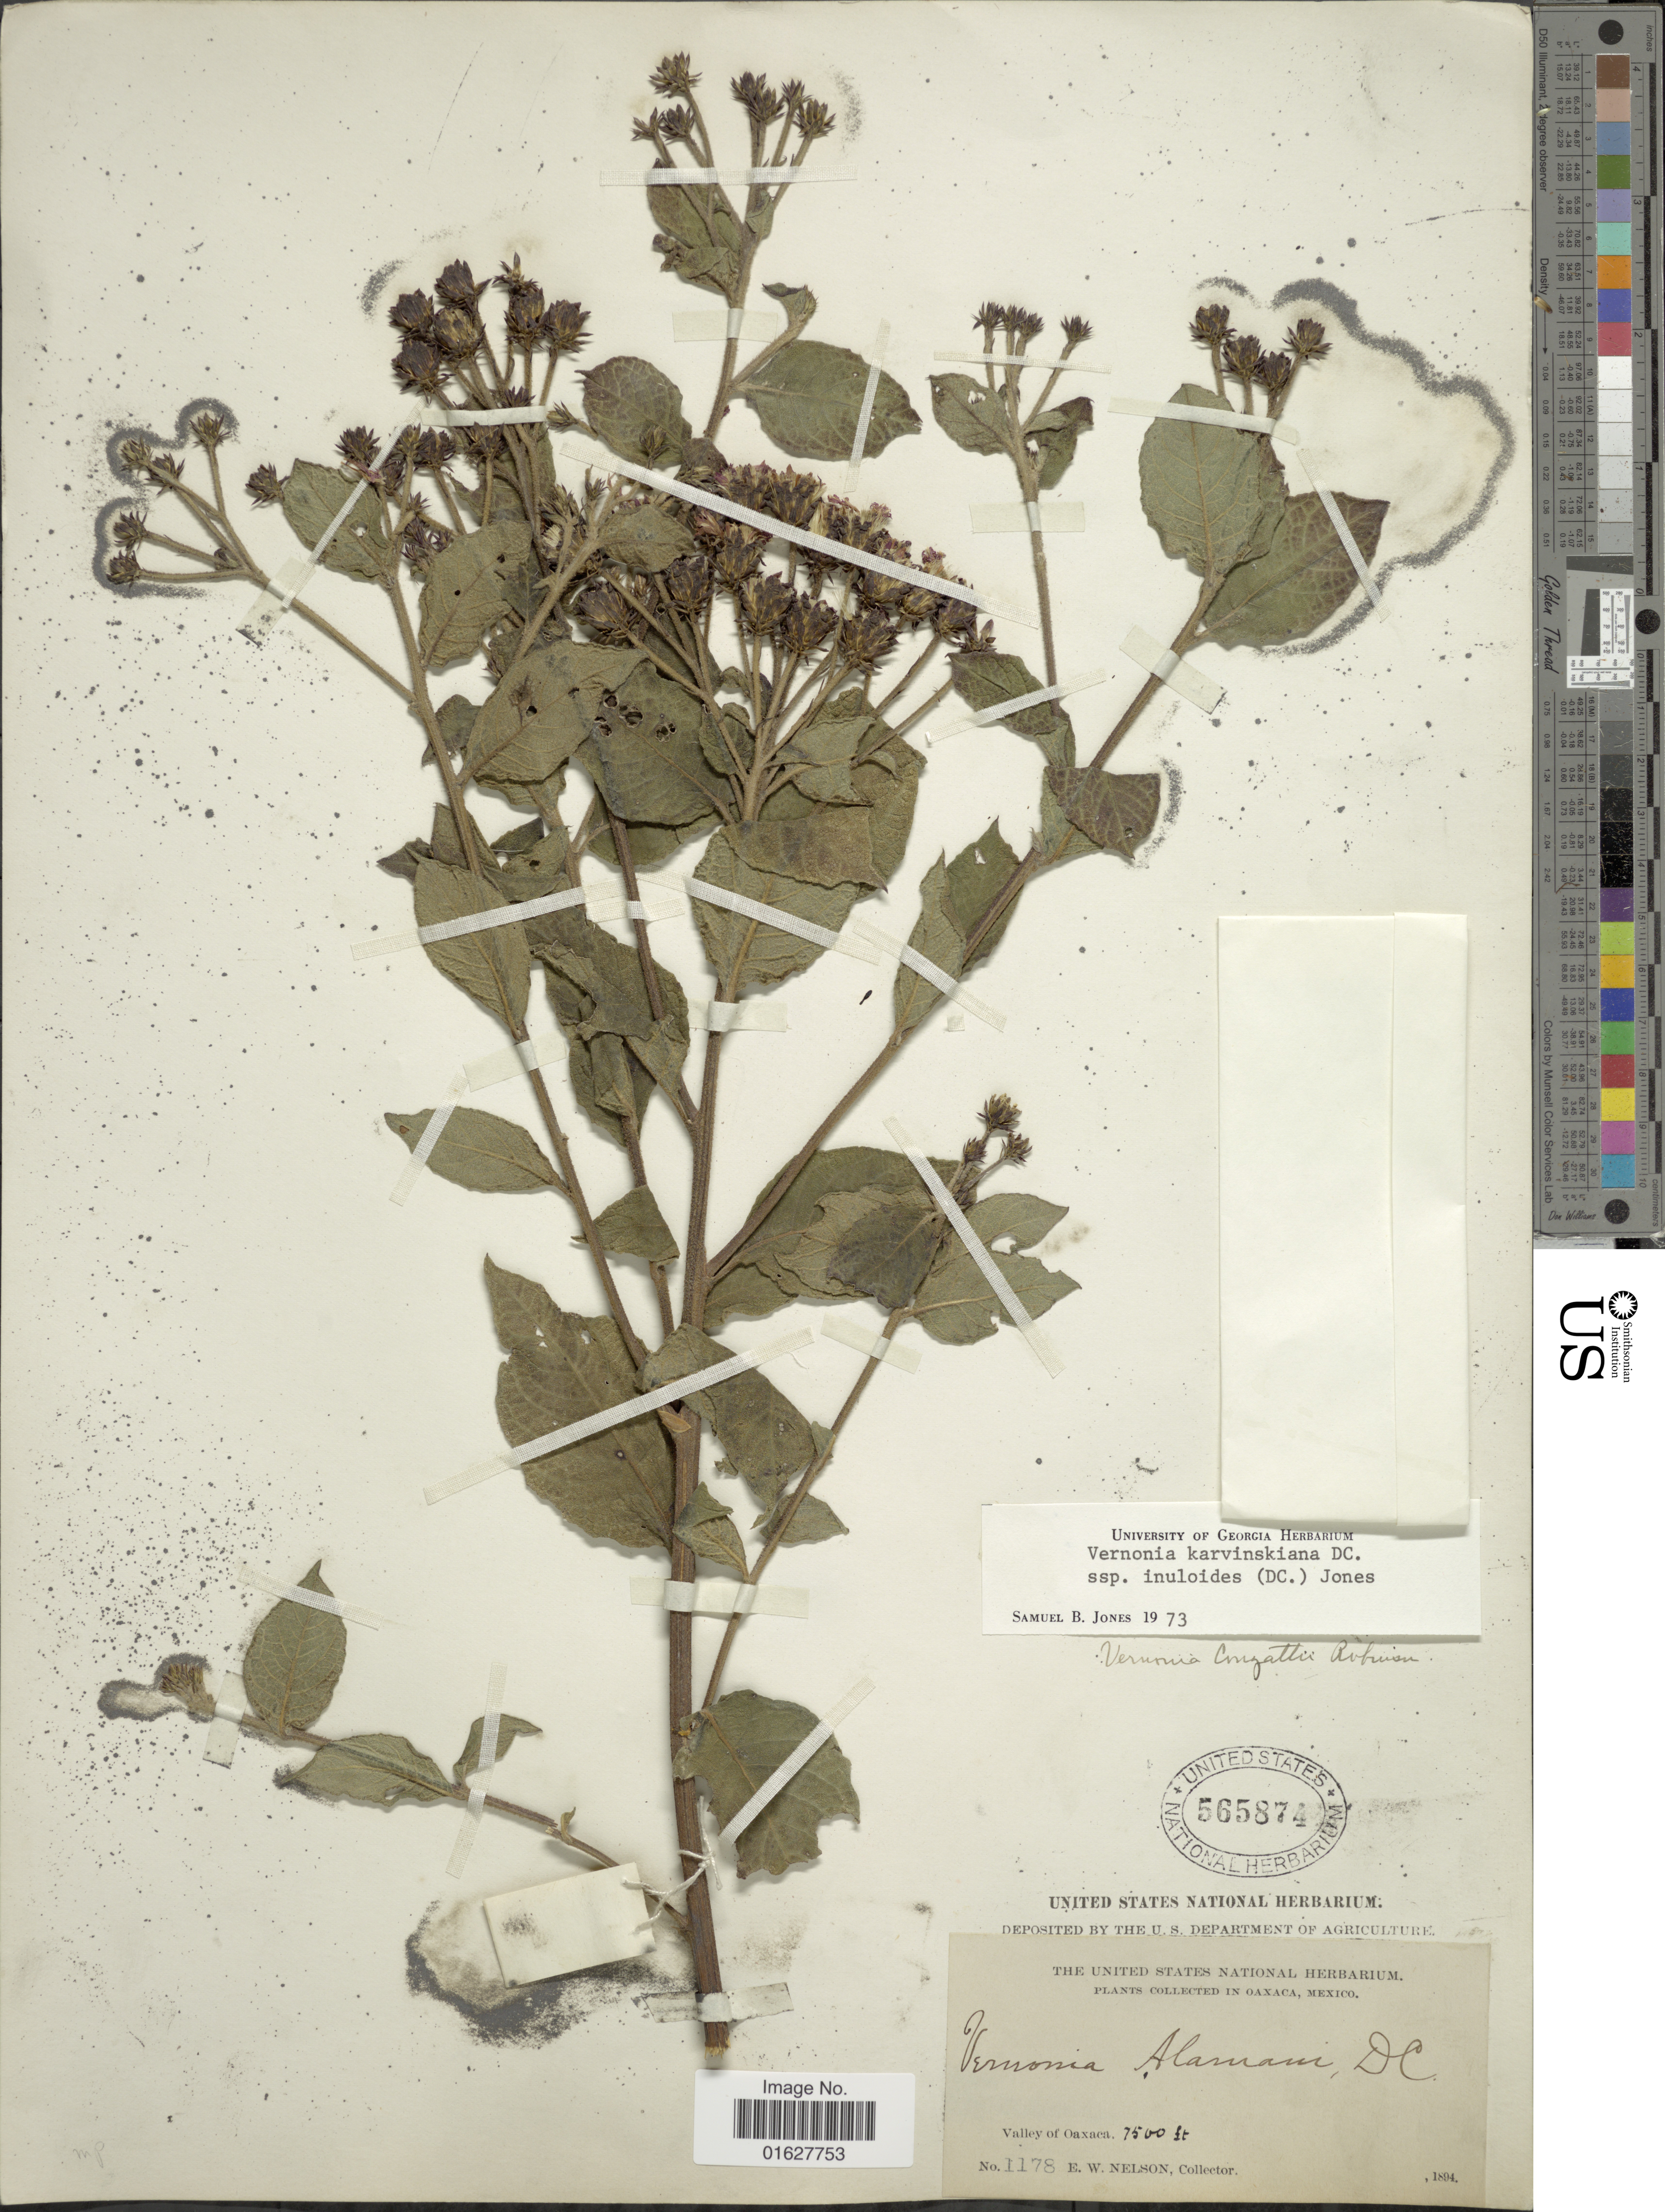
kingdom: Plantae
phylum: Tracheophyta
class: Magnoliopsida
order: Asterales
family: Asteraceae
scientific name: Vickianthus inuloides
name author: (DC.) H. Rob.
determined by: Renon, Polla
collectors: E. W. Nelson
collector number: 1178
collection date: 1894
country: Mexico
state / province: Oaxaca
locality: Oaxaca, Mexico. Valley of Oaxaca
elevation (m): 2286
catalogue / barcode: US 565874